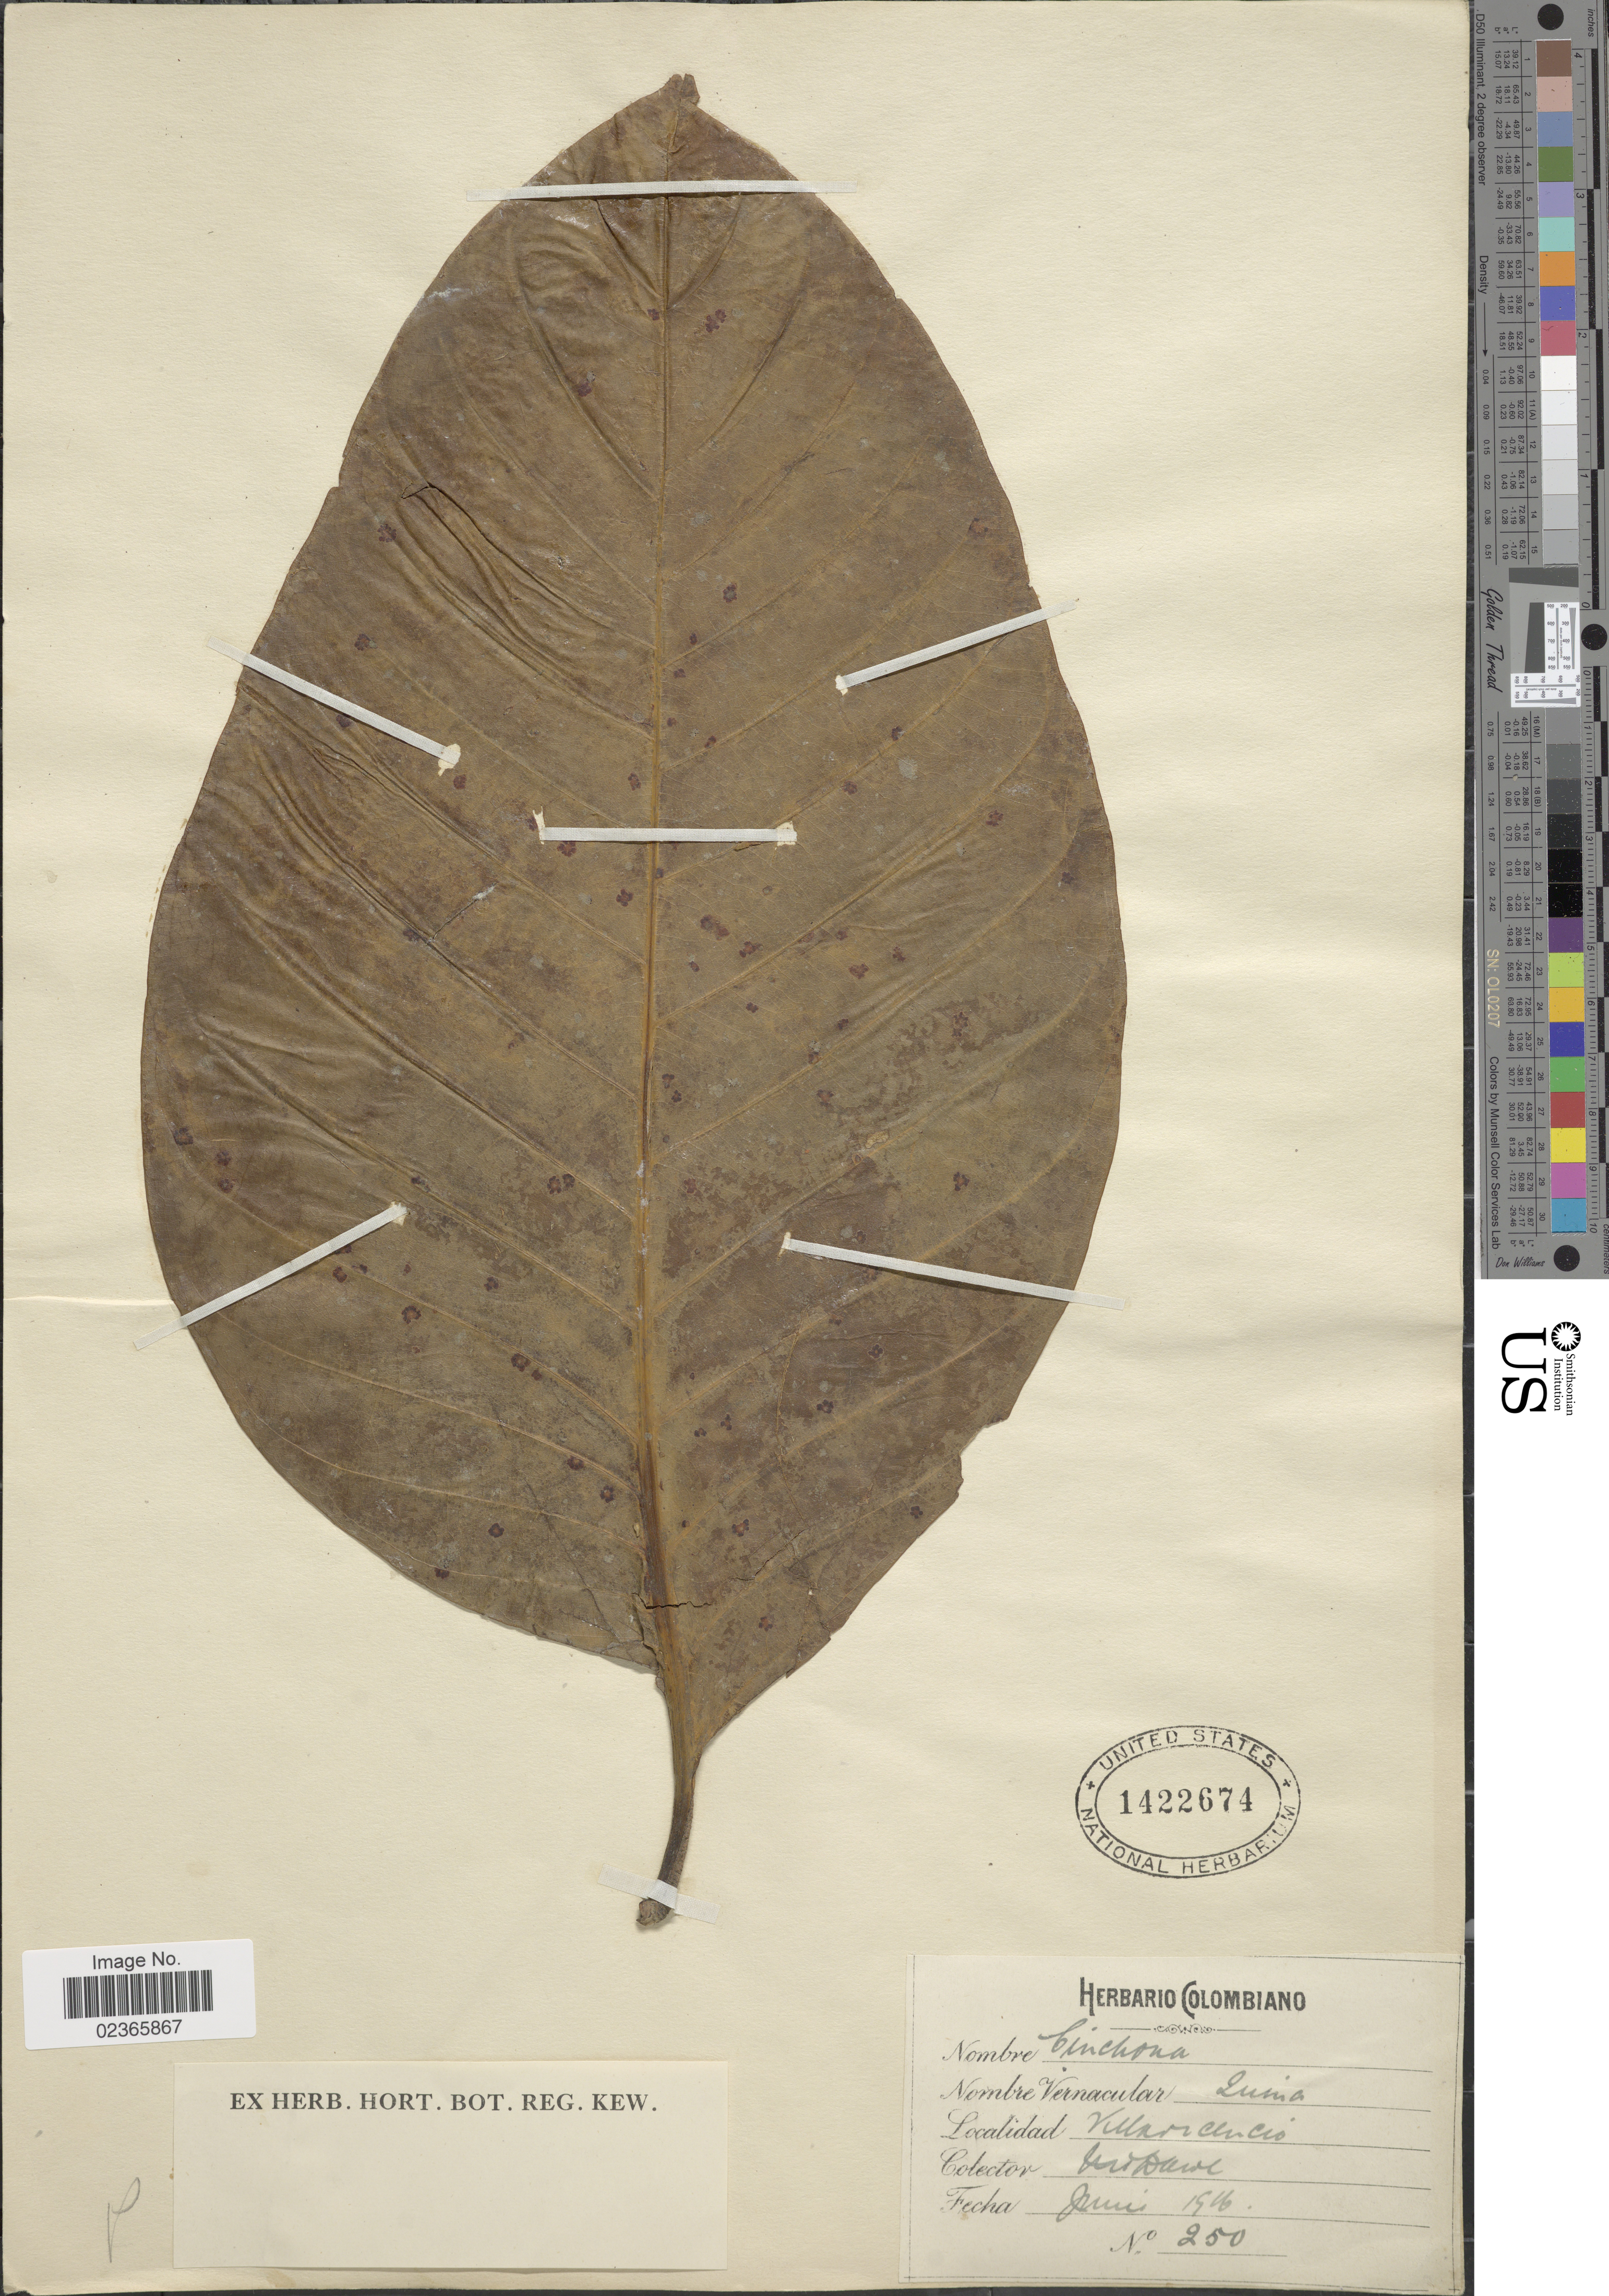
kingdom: Plantae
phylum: Tracheophyta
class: Magnoliopsida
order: Gentianales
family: Rubiaceae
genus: Remijia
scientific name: Remijia pedunculata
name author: (H. Karst.) Fluck.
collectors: M. T. Dawe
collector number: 250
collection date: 1916-06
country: Colombia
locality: Villavicencio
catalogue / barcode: US 1422674